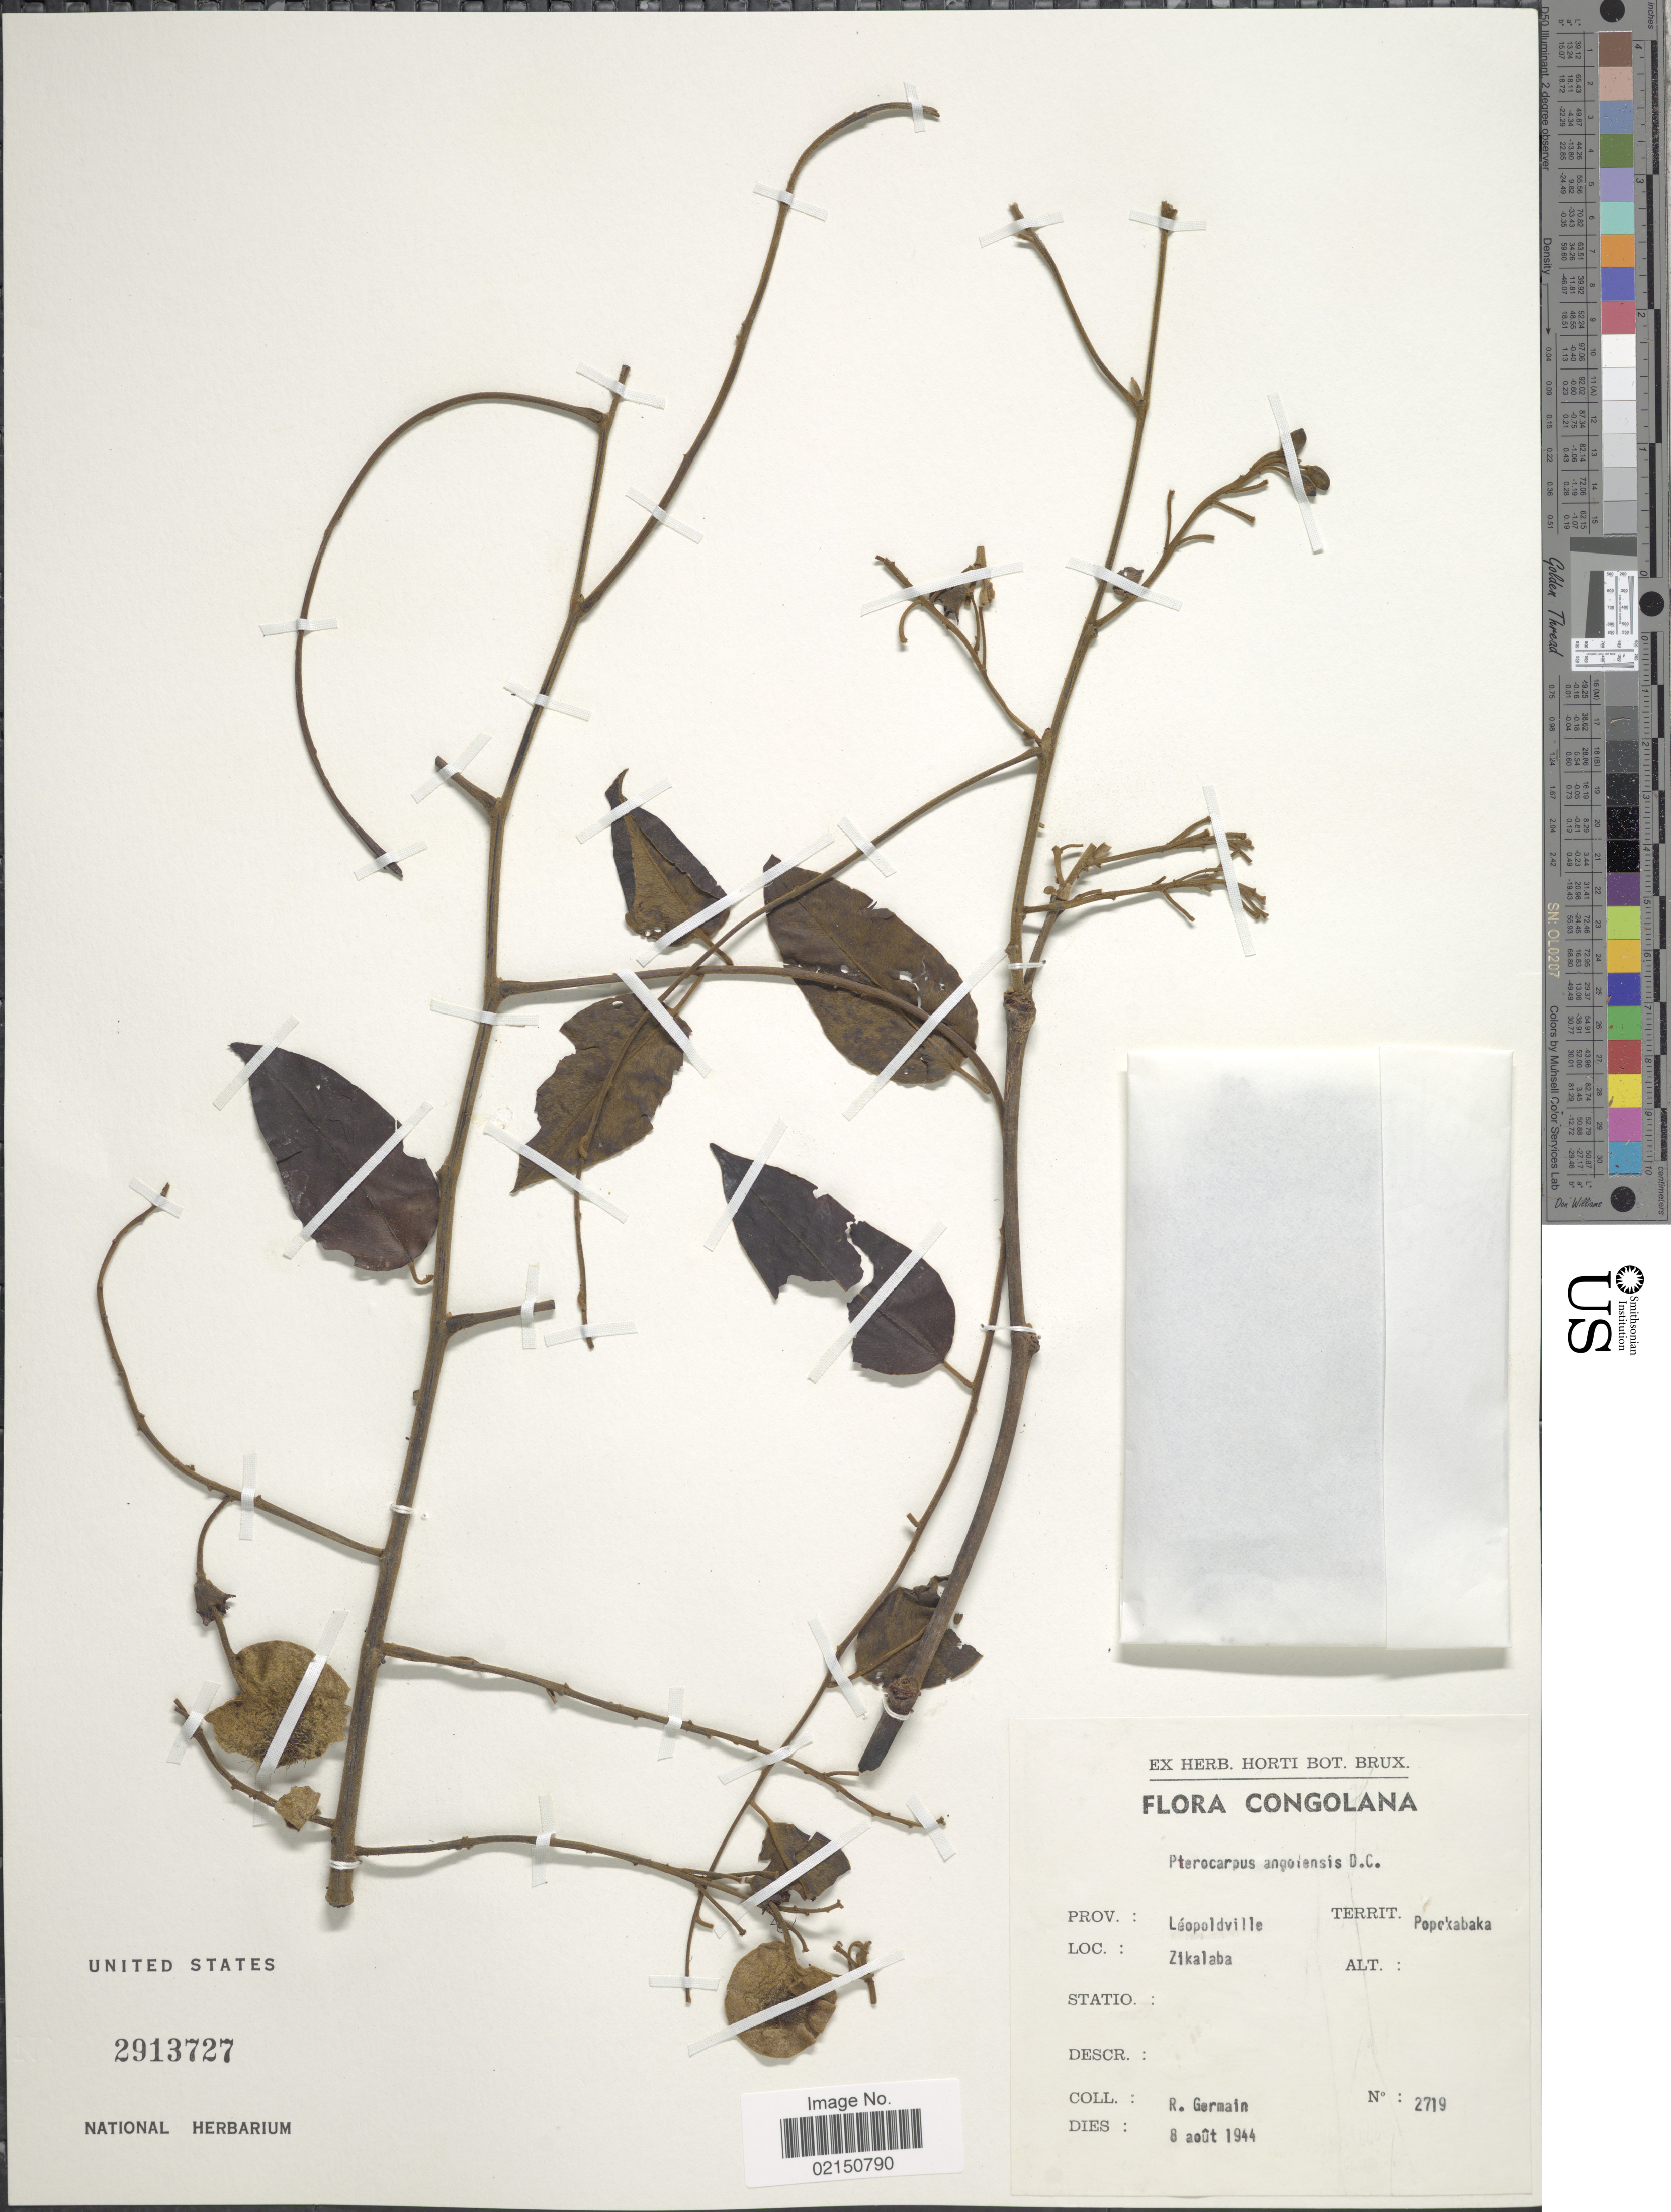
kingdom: Plantae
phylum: Tracheophyta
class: Magnoliopsida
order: Fabales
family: Fabaceae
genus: Pterocarpus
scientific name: Pterocarpus angolensis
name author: DC.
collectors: R. Germain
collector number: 2719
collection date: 1944-08-08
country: Congo, Democratic Republic of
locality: Congolana. Prov.: Léopoldville. Territ. Popokabaka. Zikalaba.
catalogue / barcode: US 2913727